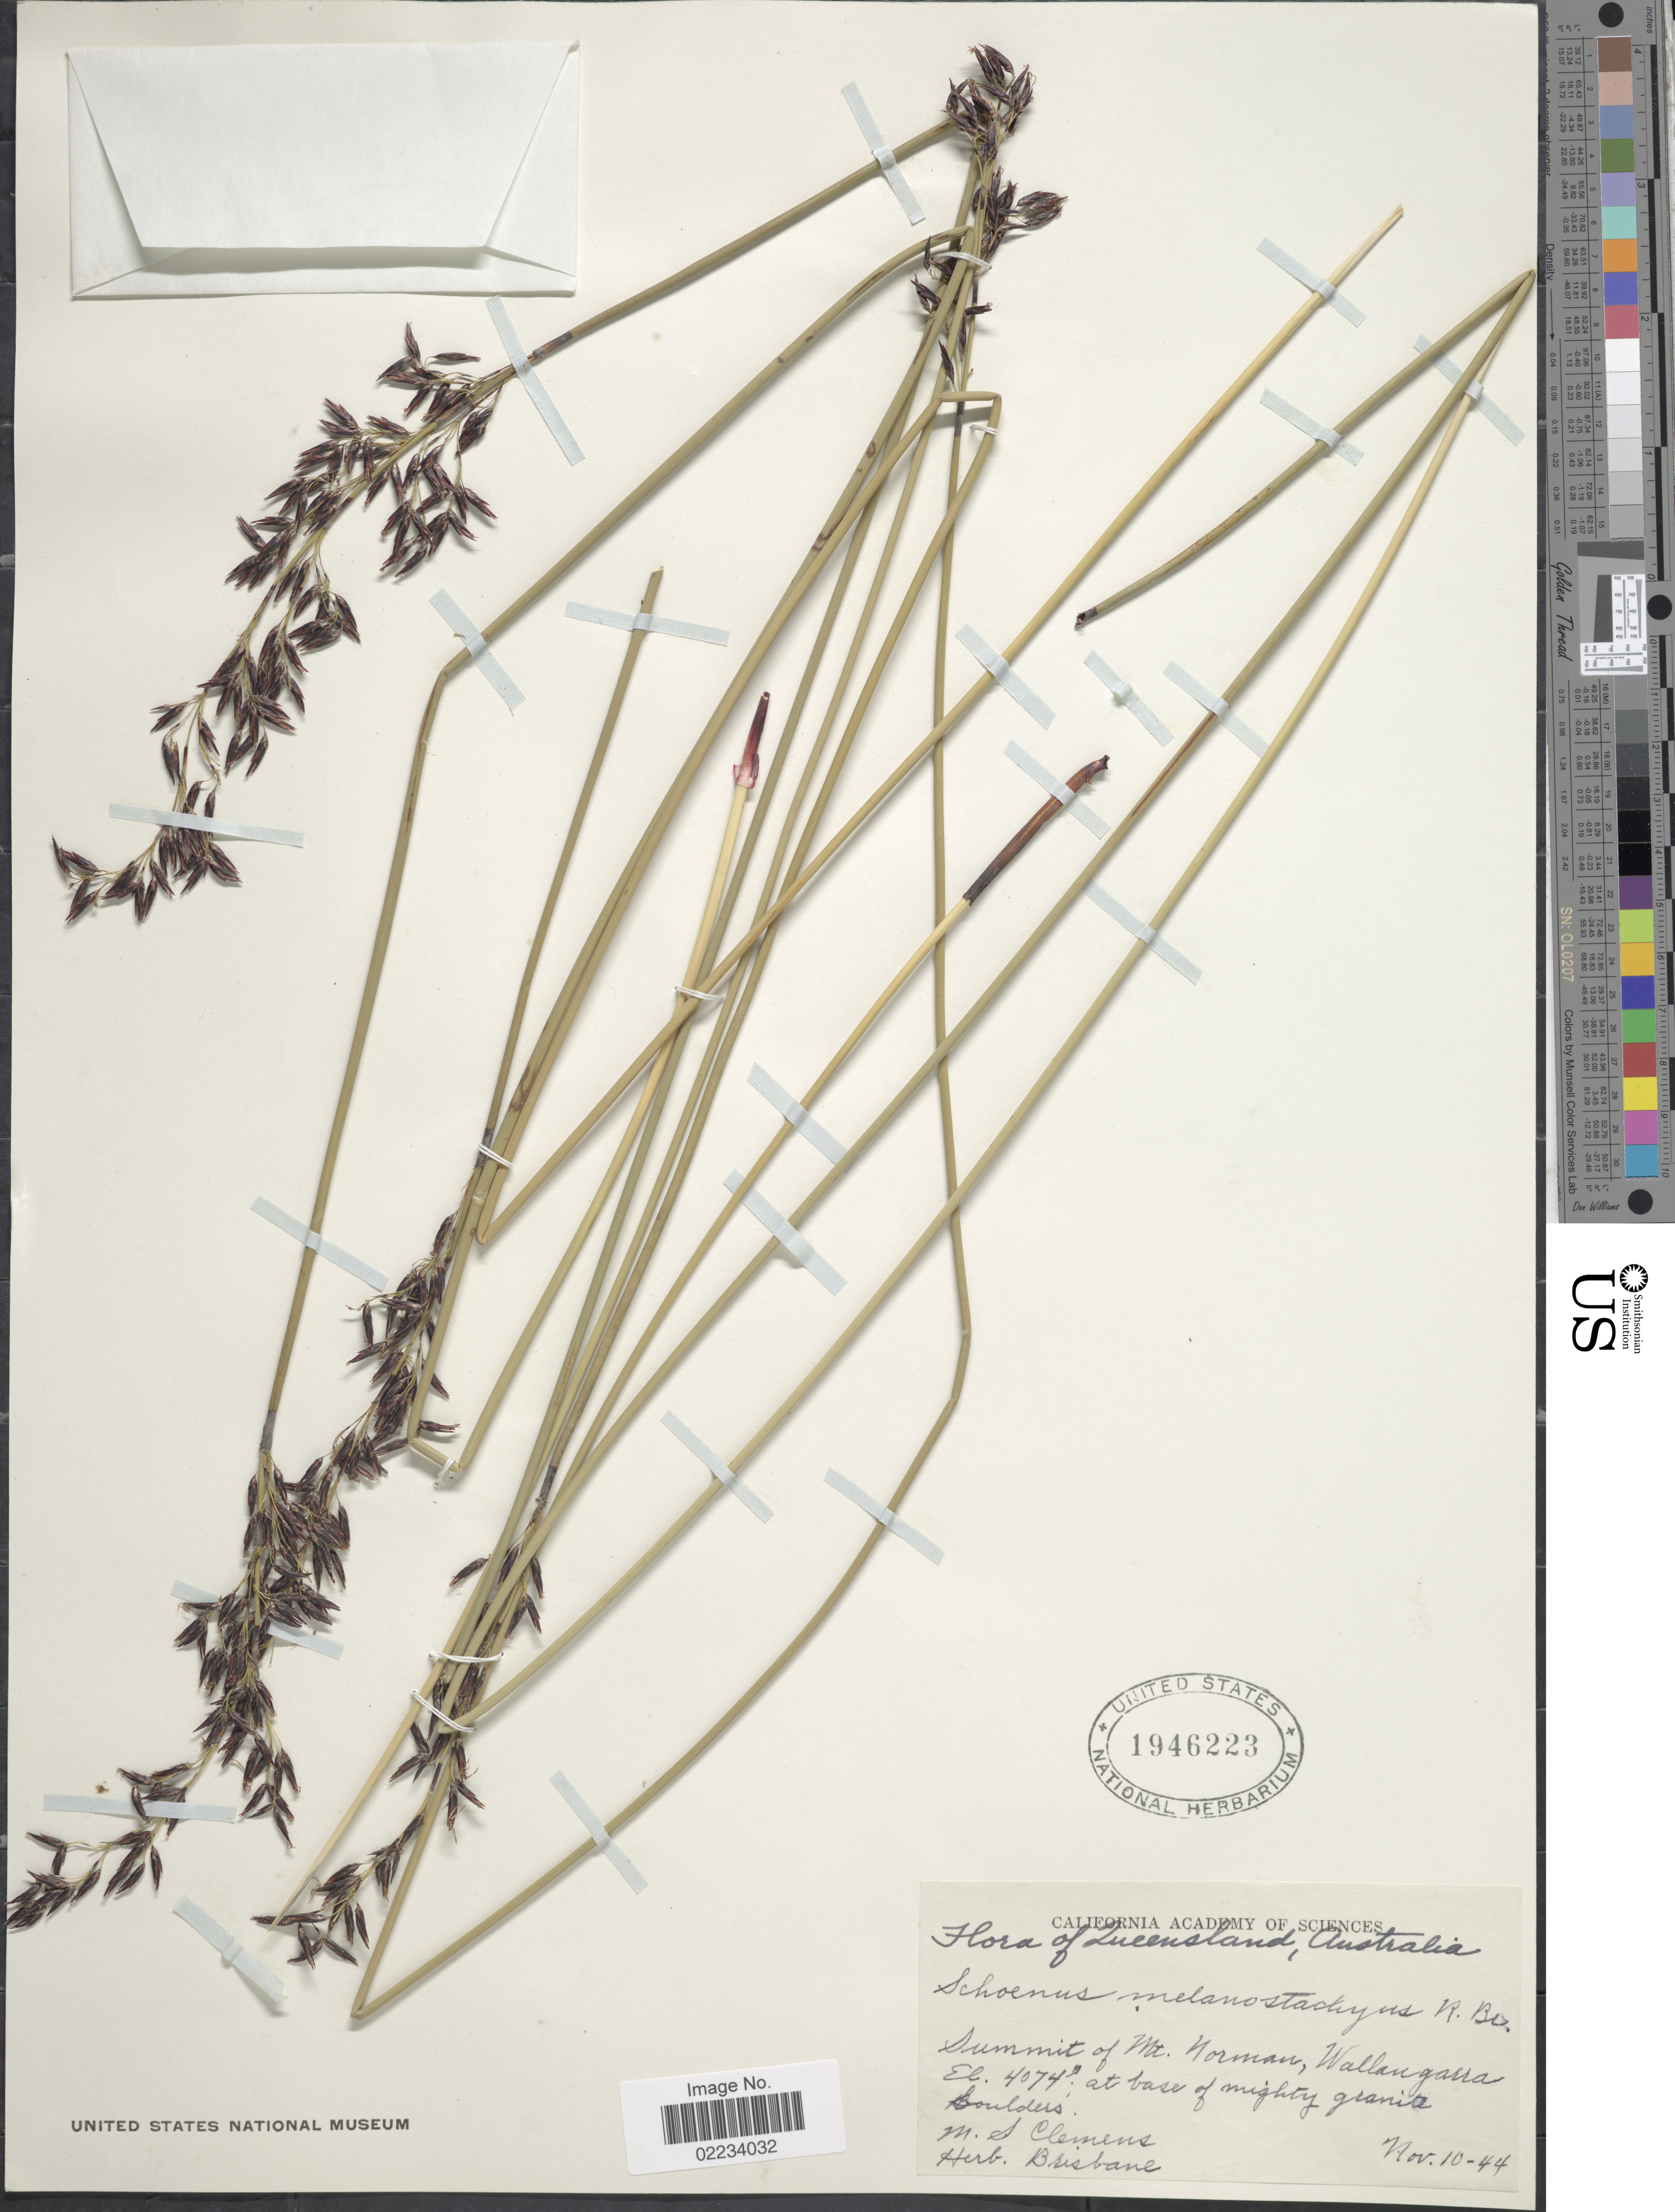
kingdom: Plantae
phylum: Tracheophyta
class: Liliopsida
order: Poales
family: Cyperaceae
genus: Schoenus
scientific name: Schoenus melanostachys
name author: R. Br.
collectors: M. S. Clemens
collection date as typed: Transcribed d/m/y: 10/11/44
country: Australia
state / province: Queensland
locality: Summit of Mt Norman, Wallangarra; at base of mighty granite Boulders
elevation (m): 1242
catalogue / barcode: US 1946223